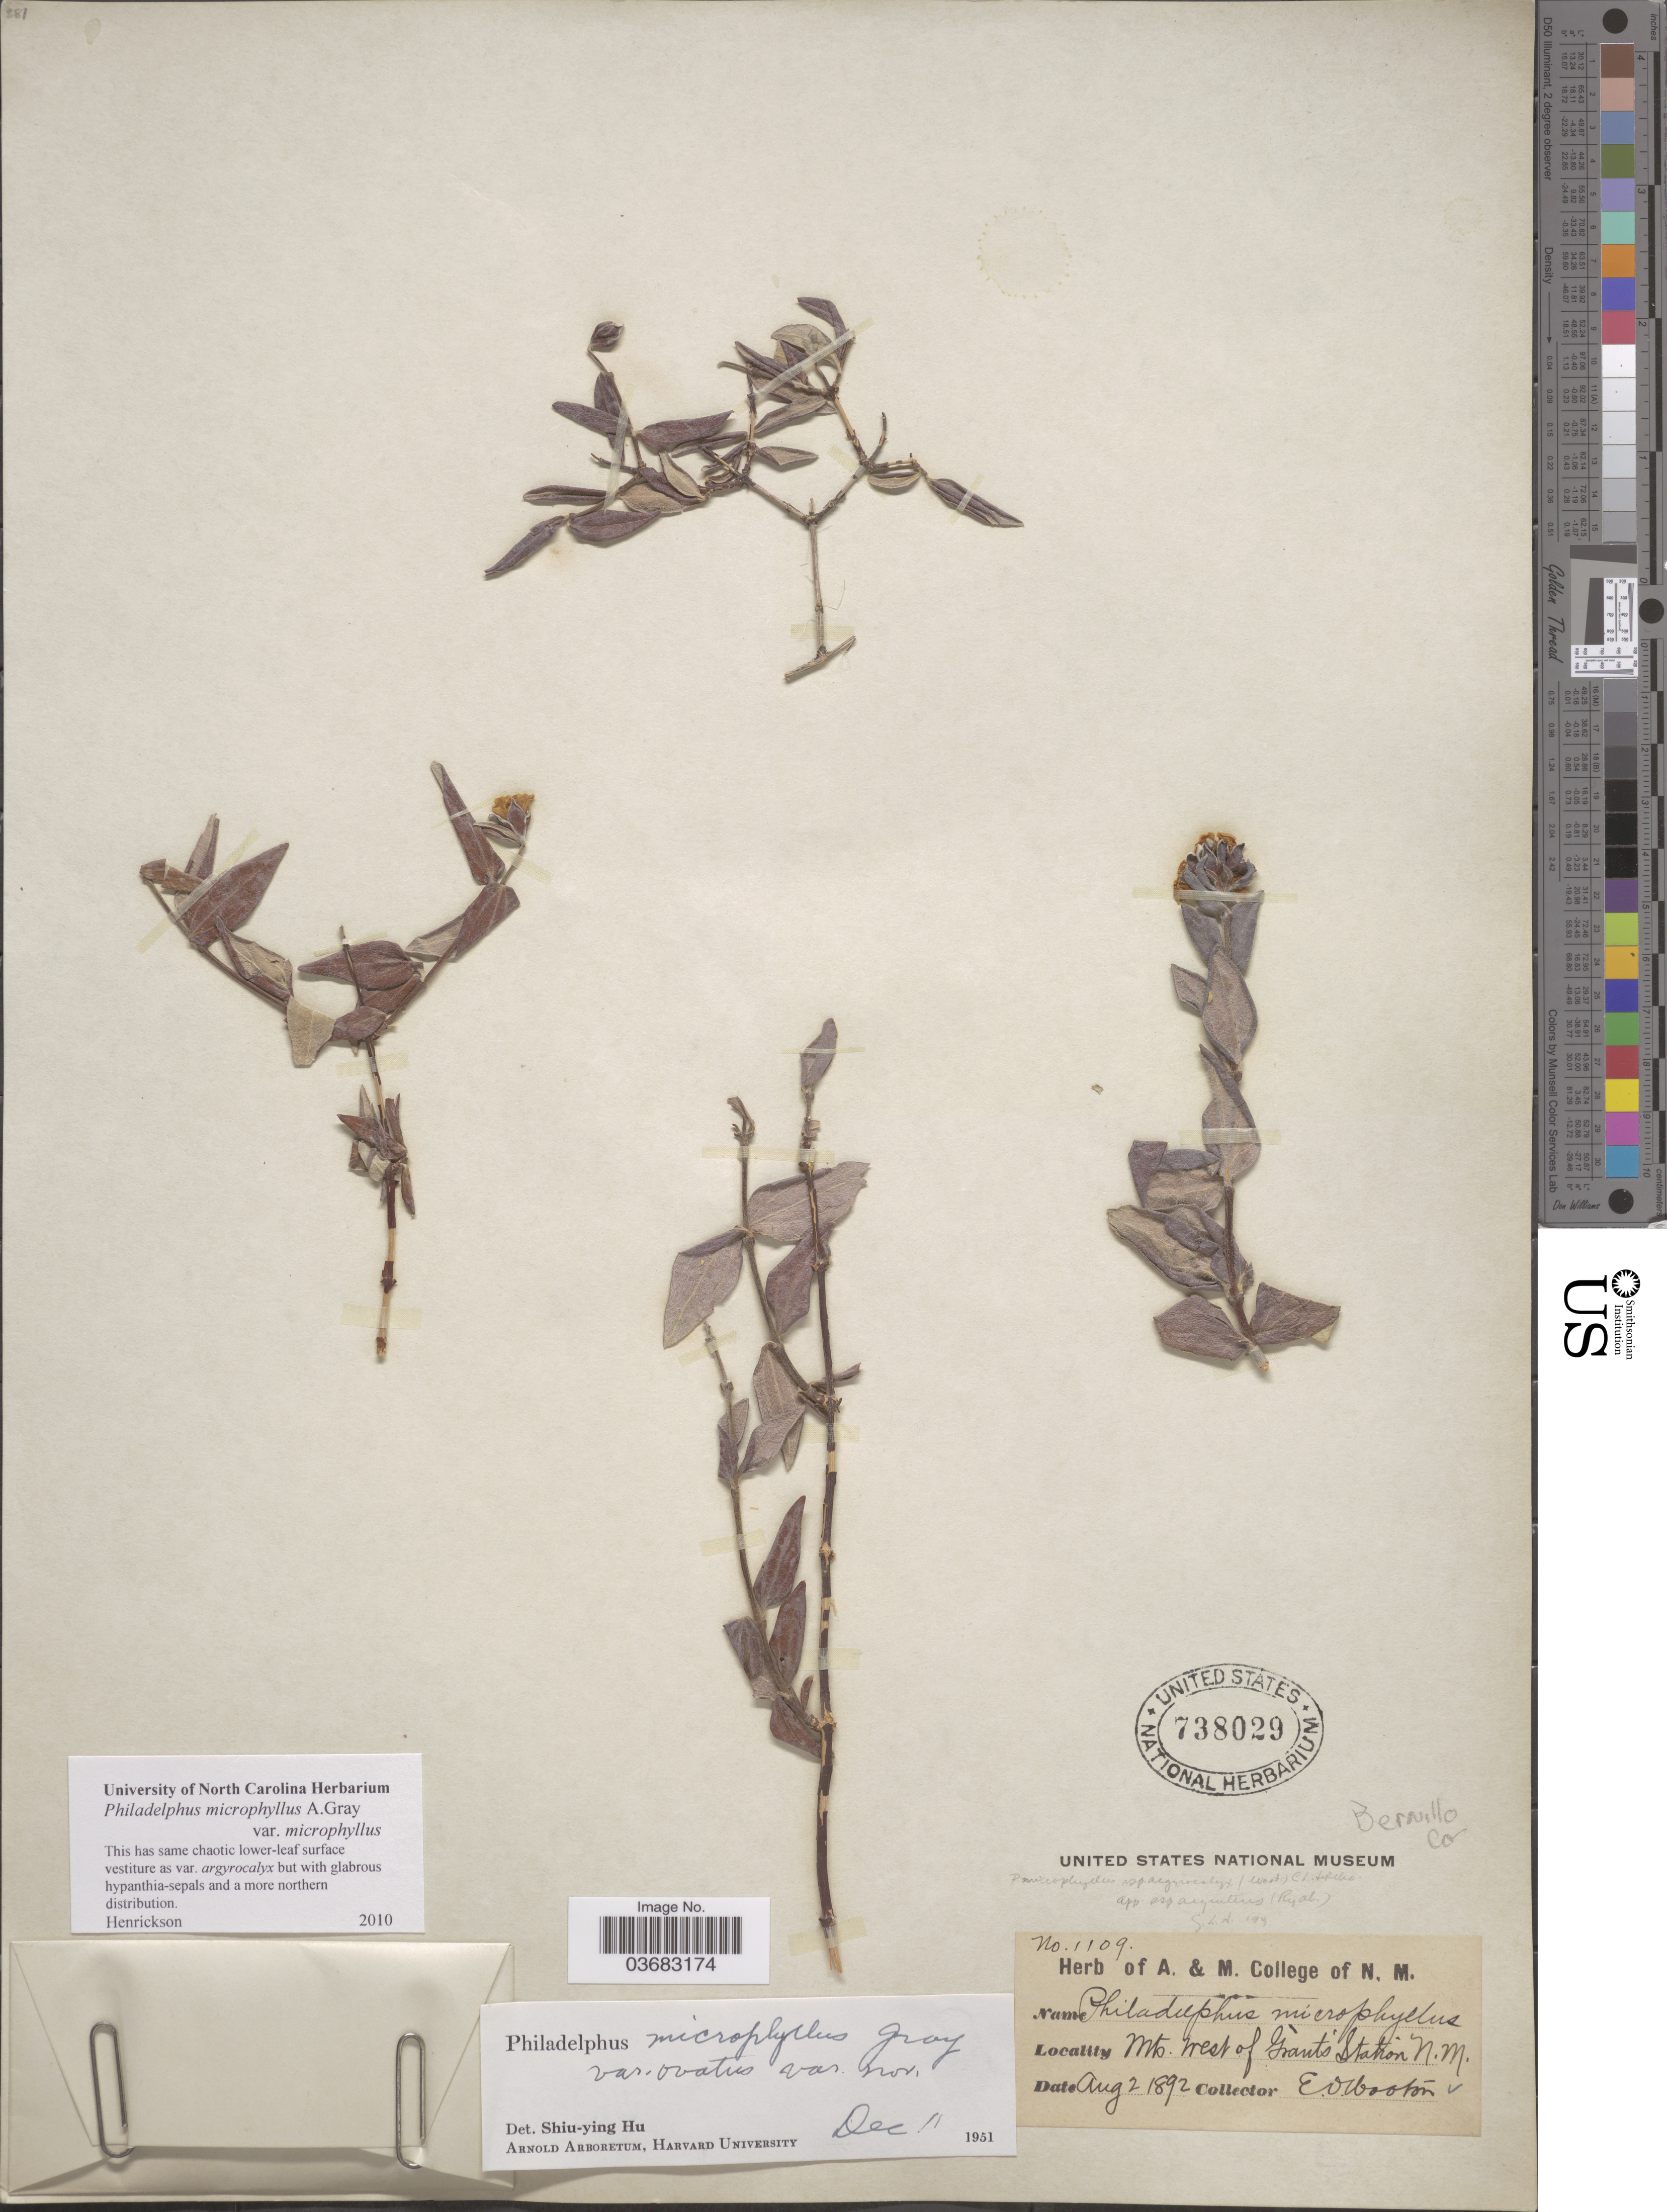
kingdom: Plantae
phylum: Tracheophyta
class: Magnoliopsida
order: Cornales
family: Hydrangeaceae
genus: Philadelphus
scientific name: Philadelphus microphyllus var. microphyllus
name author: A. Gray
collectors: E. O. Wooton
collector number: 1109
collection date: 1892-08-02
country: United States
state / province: New Mexico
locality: Mts. west of Grant's Station. Bernalillo Co.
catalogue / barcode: US 738029